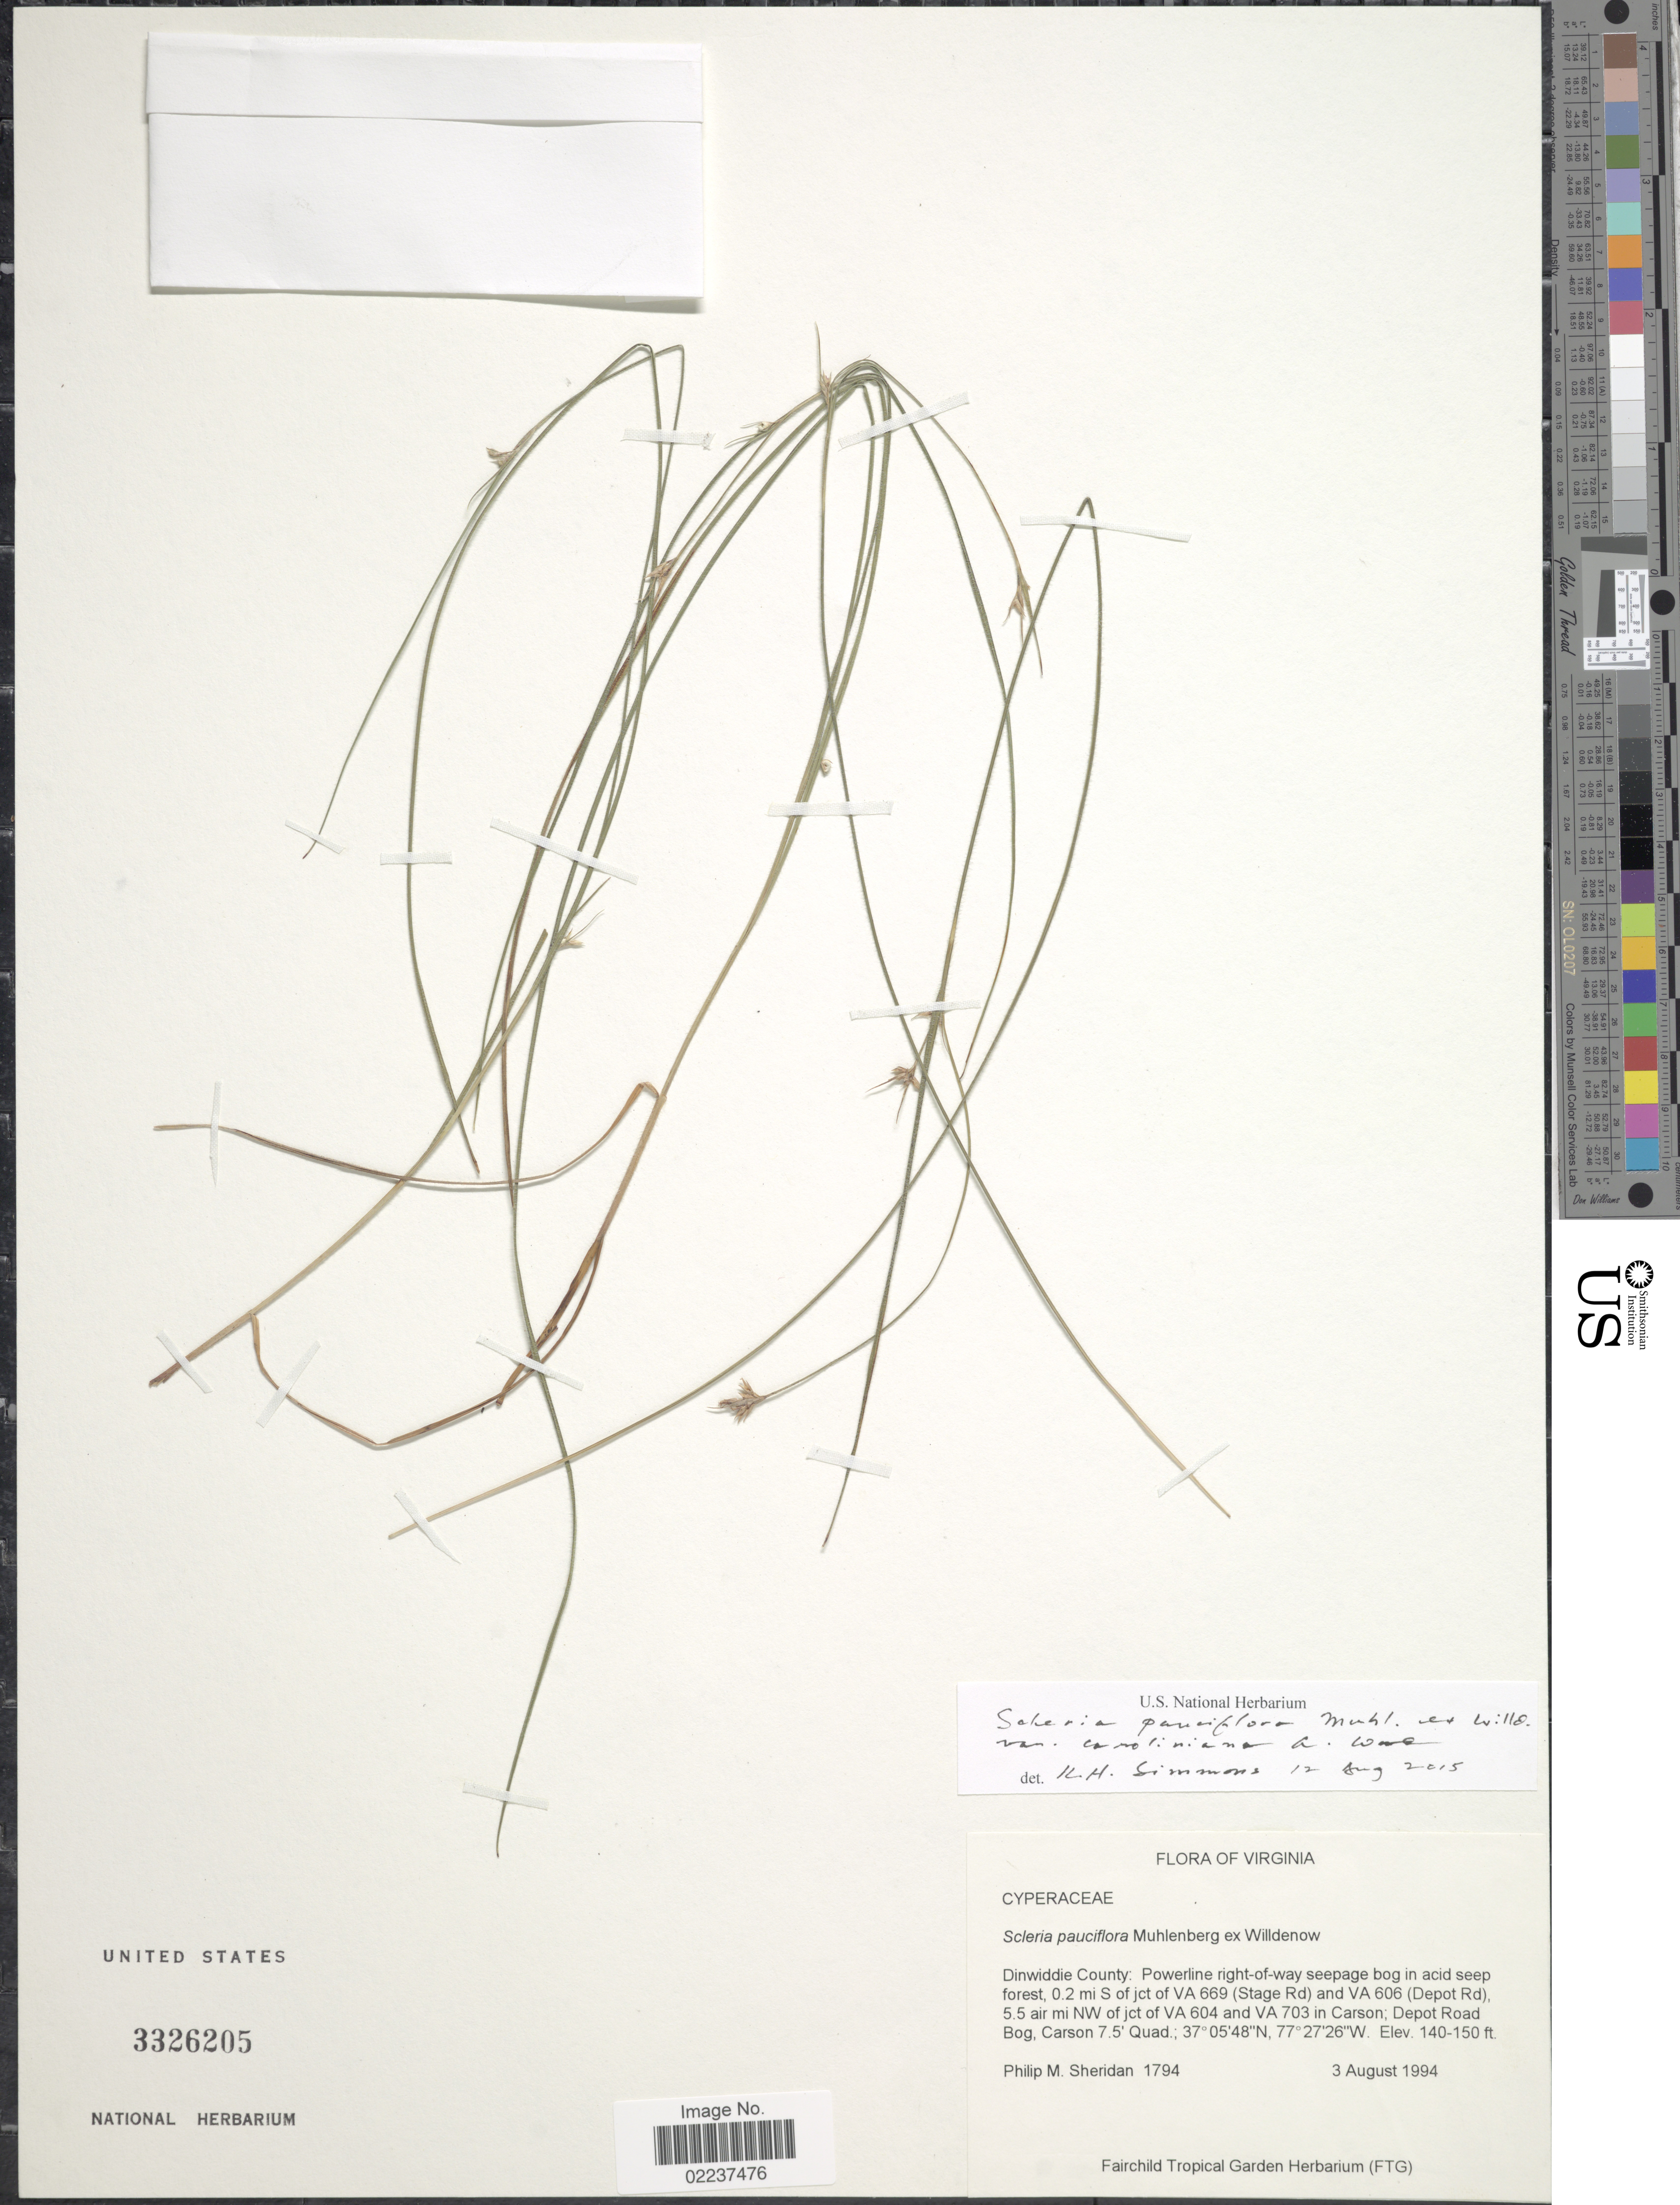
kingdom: Plantae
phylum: Tracheophyta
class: Liliopsida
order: Poales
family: Cyperaceae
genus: Scleria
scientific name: Scleria pauciflora var. caroliniana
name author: (Willd.) Alph. Wood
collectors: P. Sheridan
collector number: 1794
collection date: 1994-08-03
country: United States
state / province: Virginia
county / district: Dinwiddie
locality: Dinwiddie County: Powerline right-of-way seepage bog in acid seep forest, 0.2 mi S of jct of VA 669 (Stage Rd) and VA 606 (Depot Rd), 5.5 air mi NW of jct VA 604 and VA 703 in Carson; Depot Road Bog, Carson 7.5' Quad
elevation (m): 43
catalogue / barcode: US 3326205